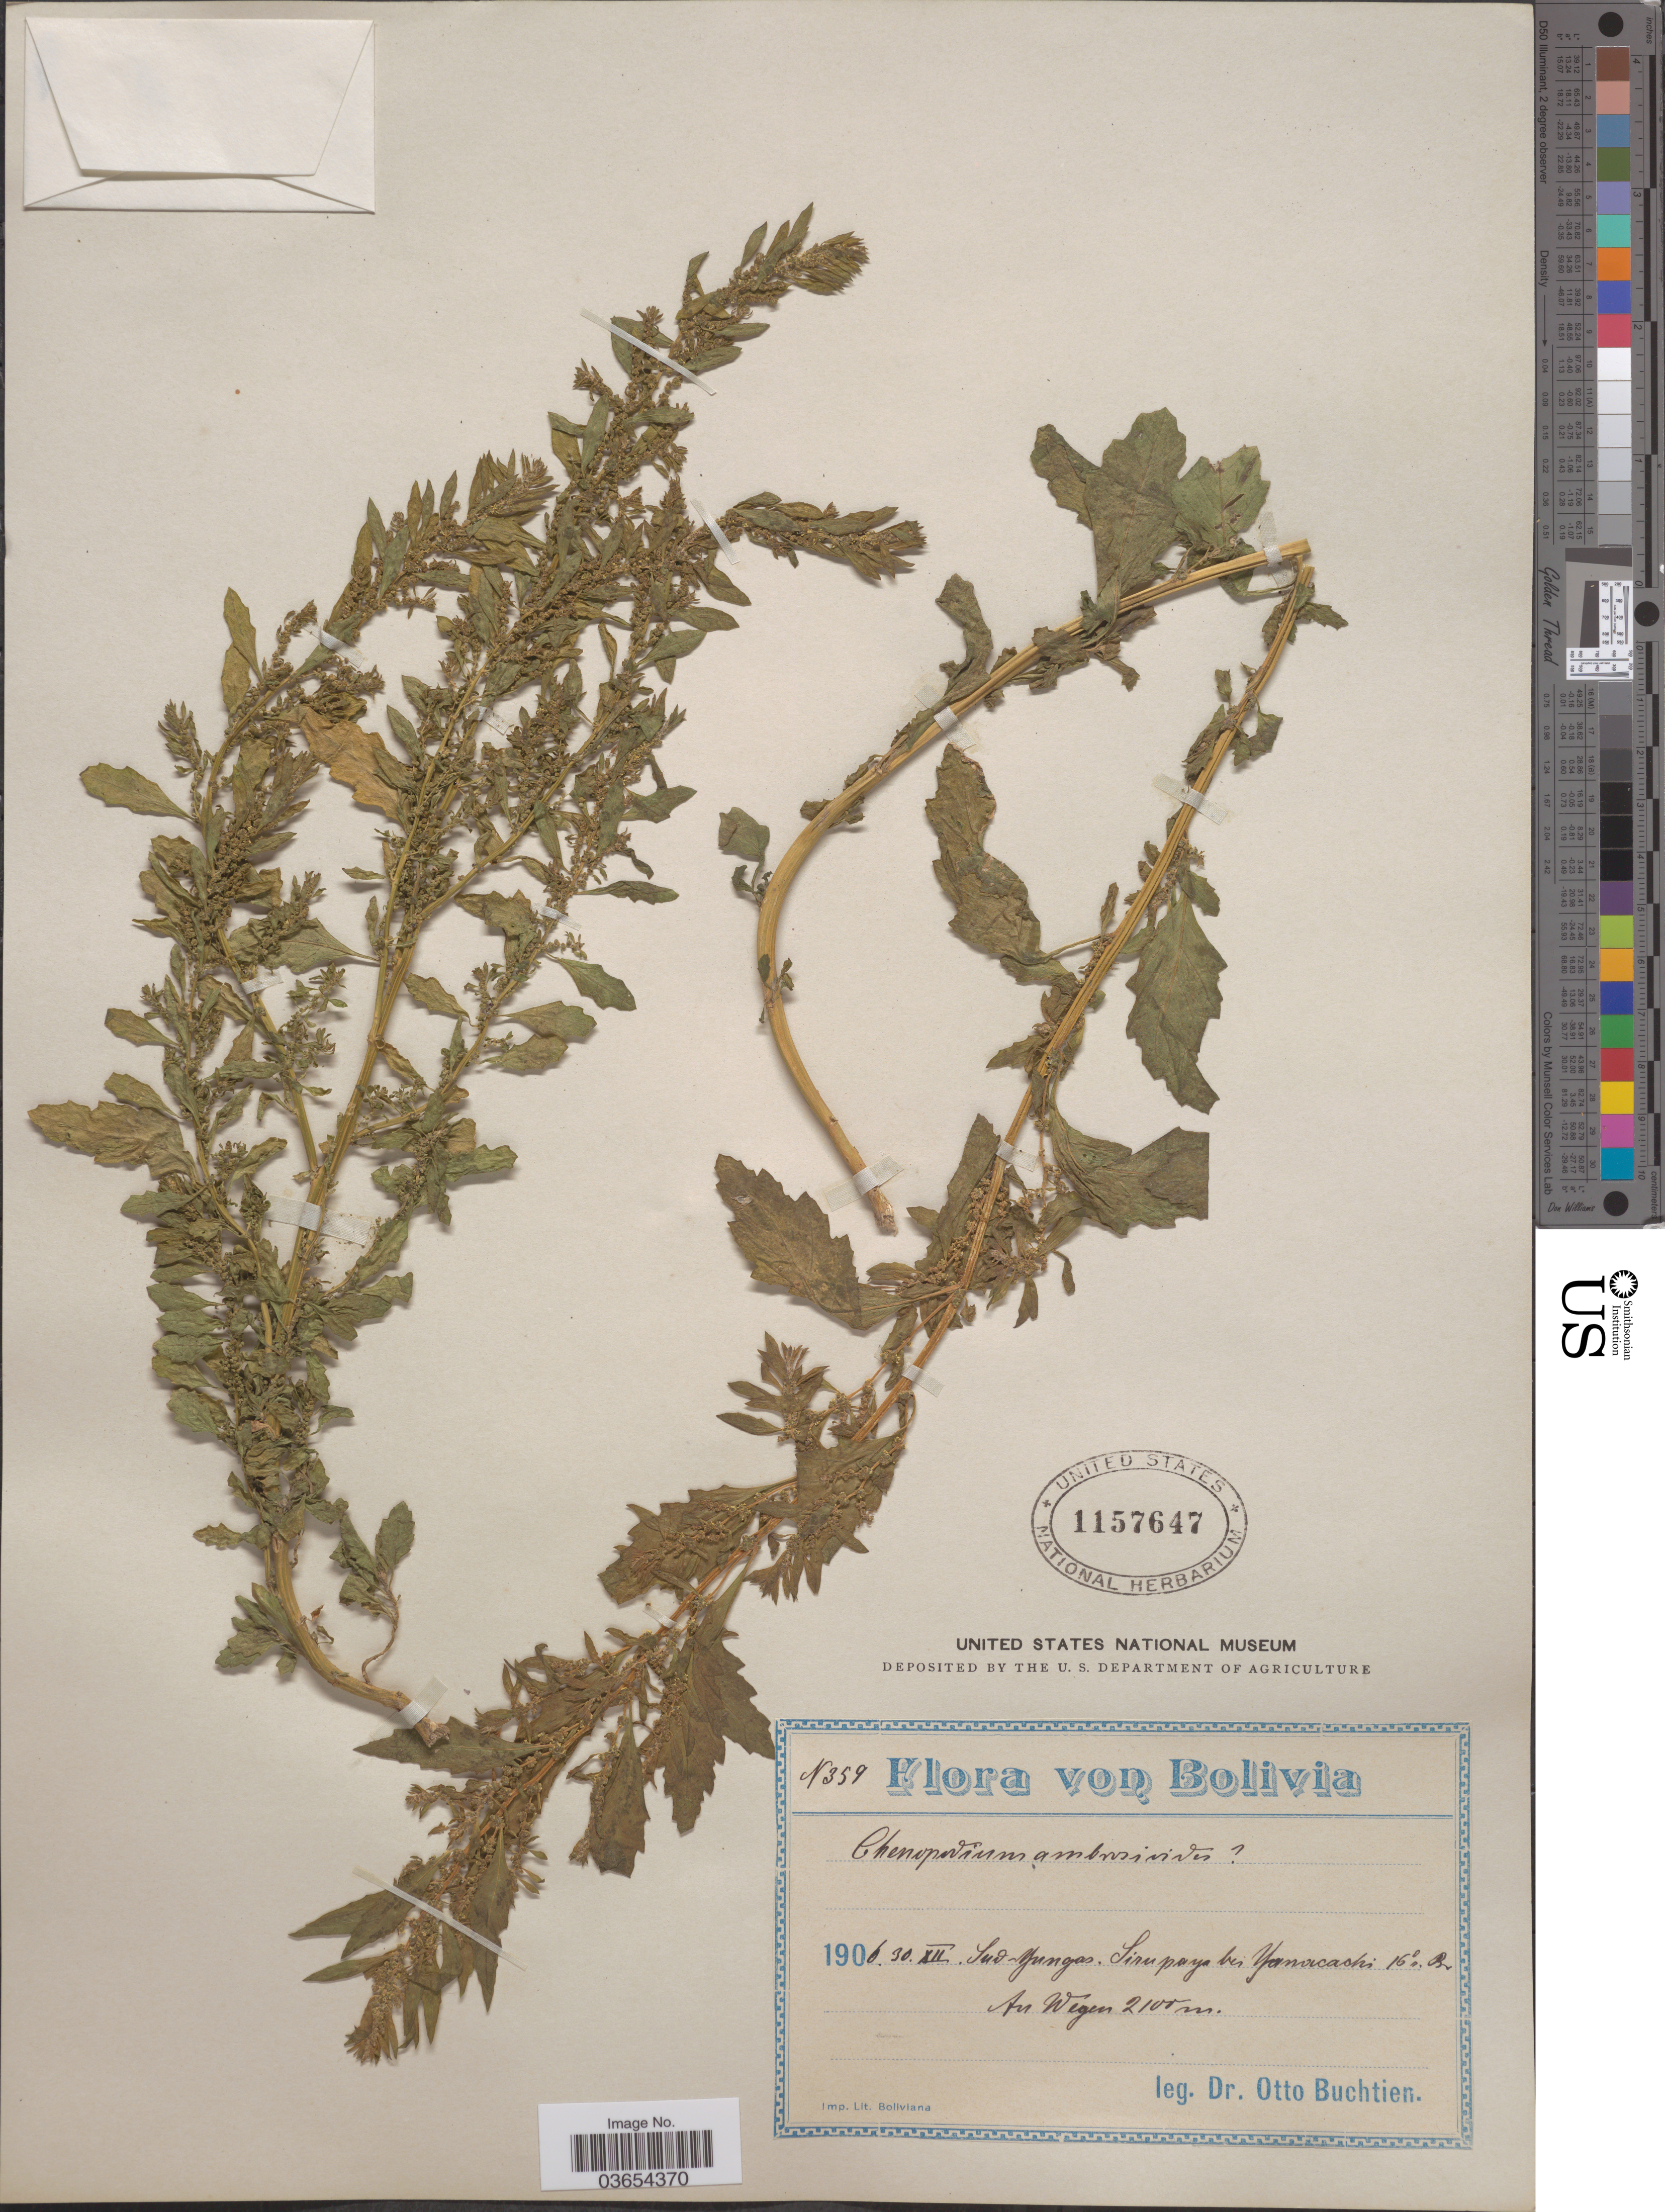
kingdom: Plantae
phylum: Tracheophyta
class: Magnoliopsida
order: Caryophyllales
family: Amaranthaceae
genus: Chenopodium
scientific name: Chenopodium ambrosioides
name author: L.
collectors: O. Buchtien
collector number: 359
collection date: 1906-12-30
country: Bolivia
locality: Sud-Yungas. Sirapaya bei Yanacachi 16° s. Br.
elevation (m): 2100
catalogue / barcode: US 1157647